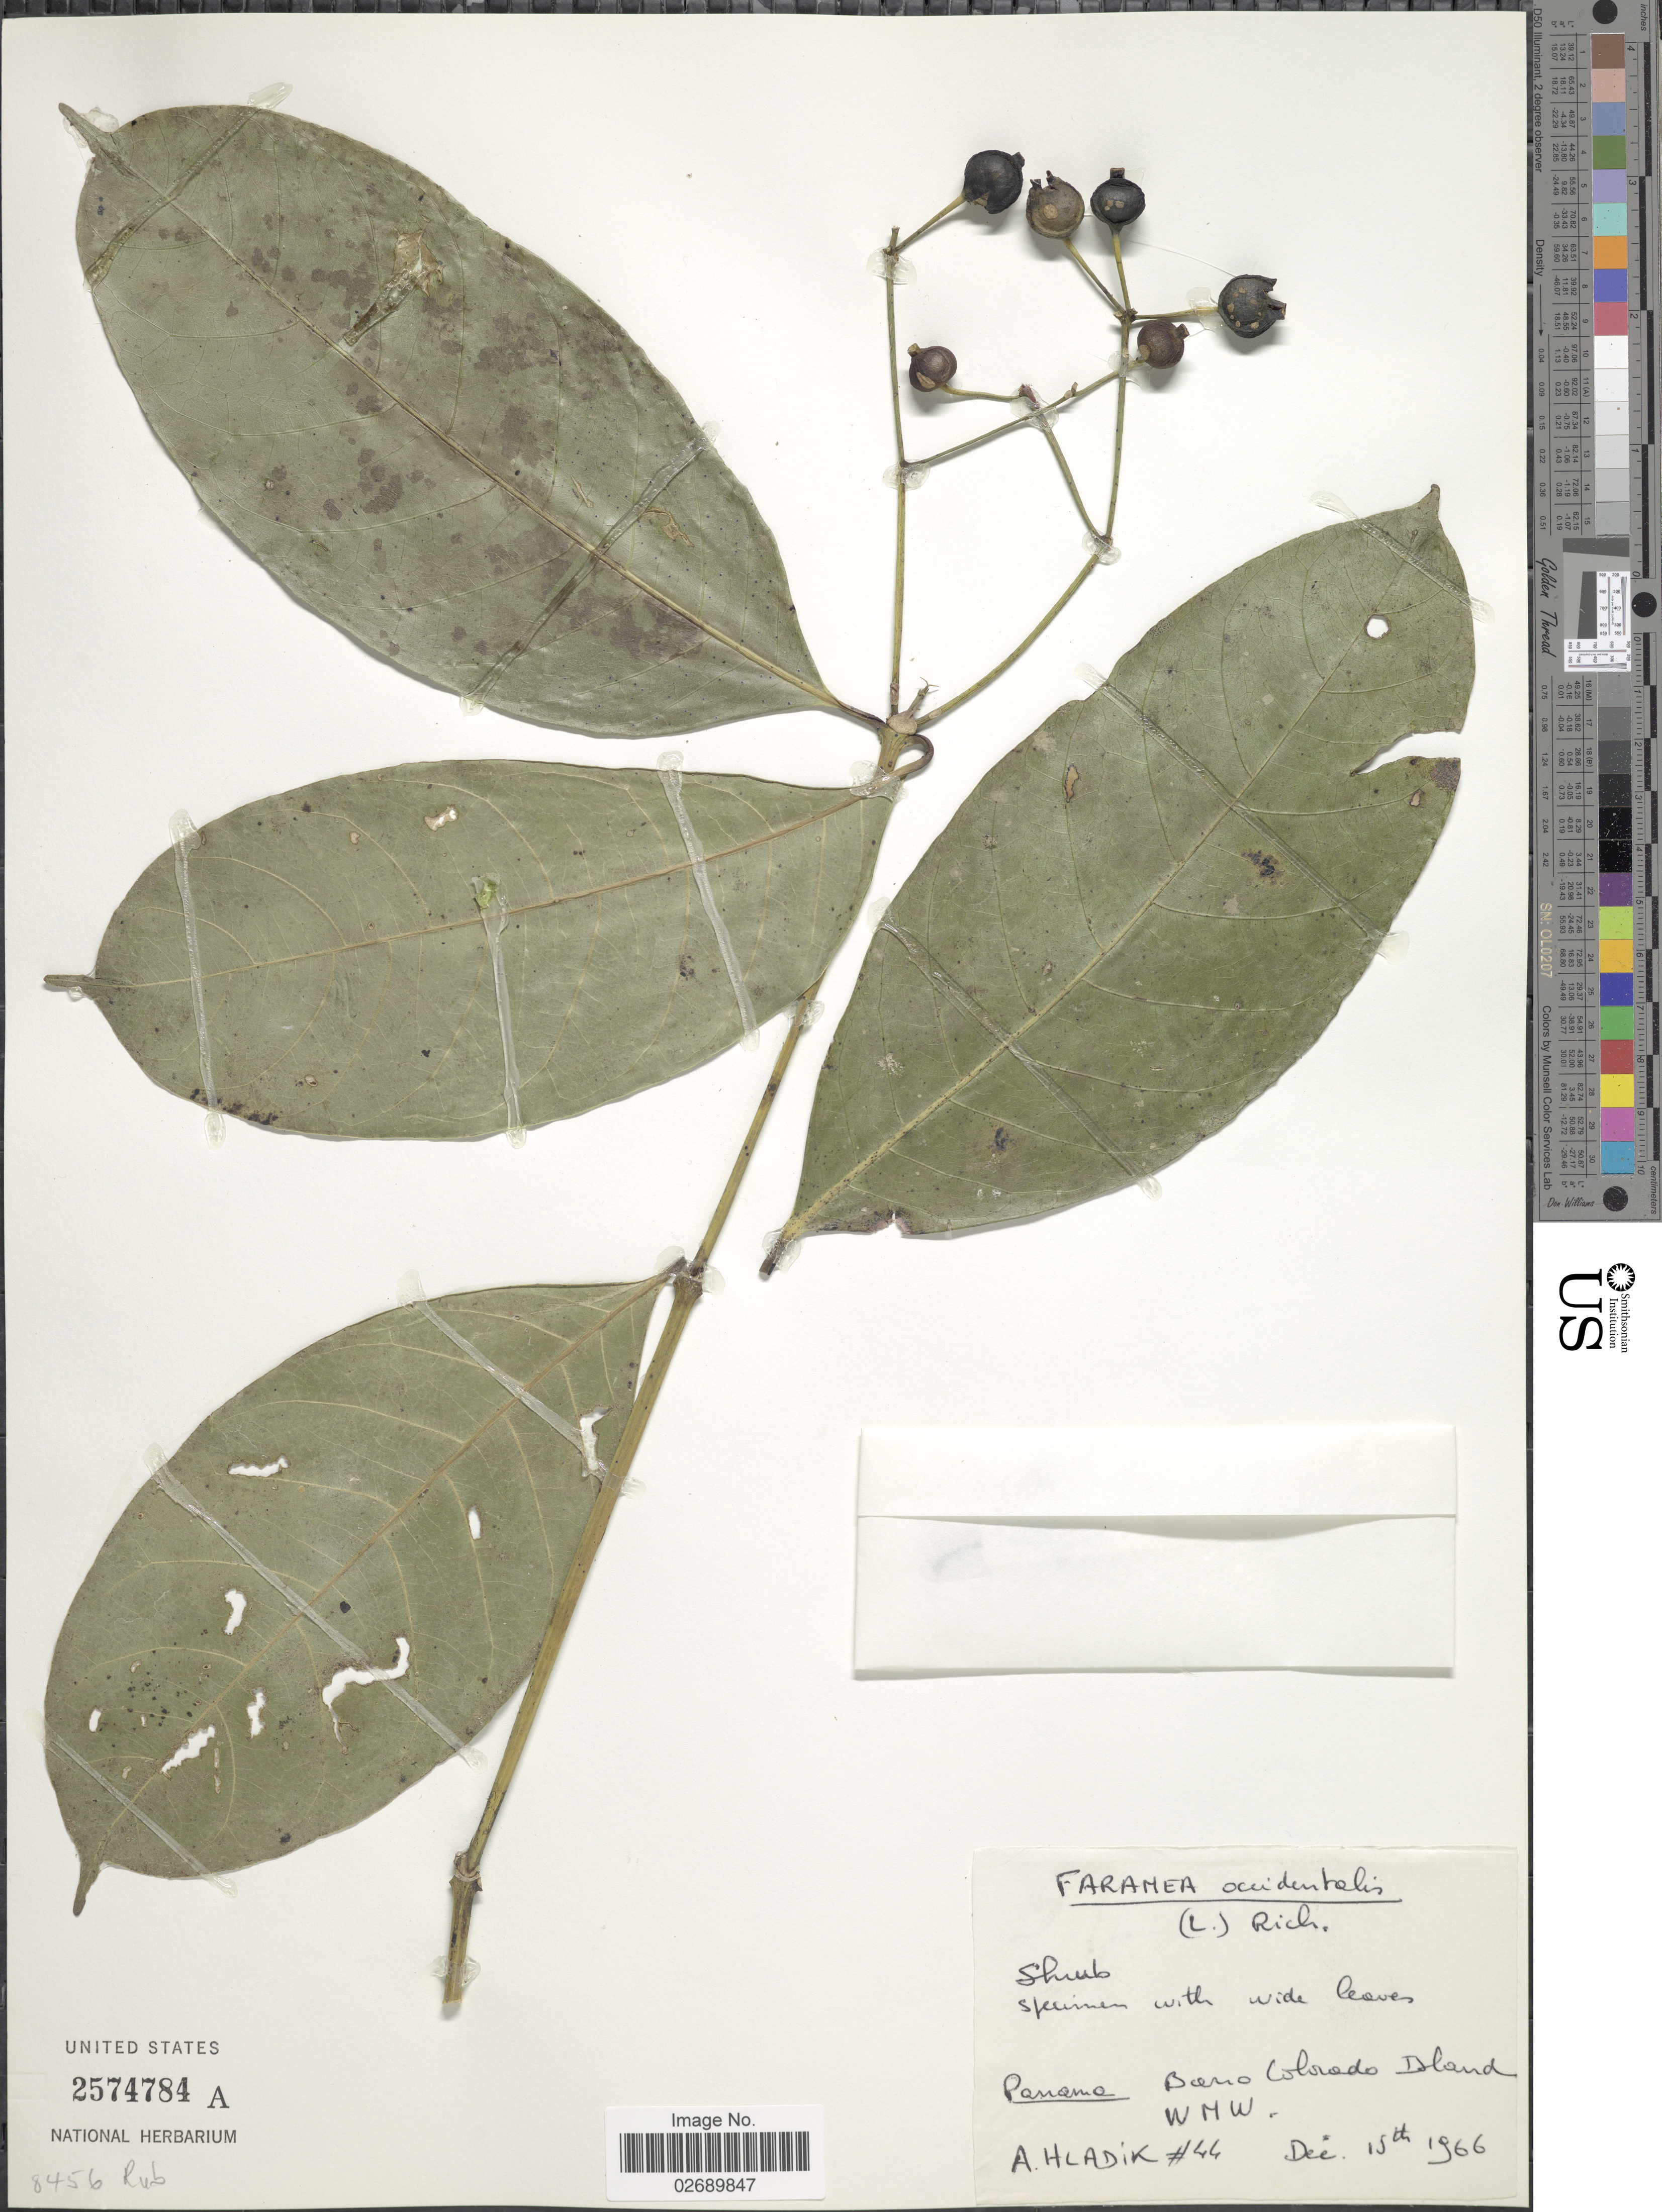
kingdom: Plantae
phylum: Tracheophyta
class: Magnoliopsida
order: Gentianales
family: Rubiaceae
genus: Faramea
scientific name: Faramea occidentalis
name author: (L.) A. Rich.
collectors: A. Hladik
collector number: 44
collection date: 1966-12-15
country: Panama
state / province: Panamá Oeste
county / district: Canal Zone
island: Barro Colorado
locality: Barro Colorado Island. WMW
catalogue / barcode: US 2574784A